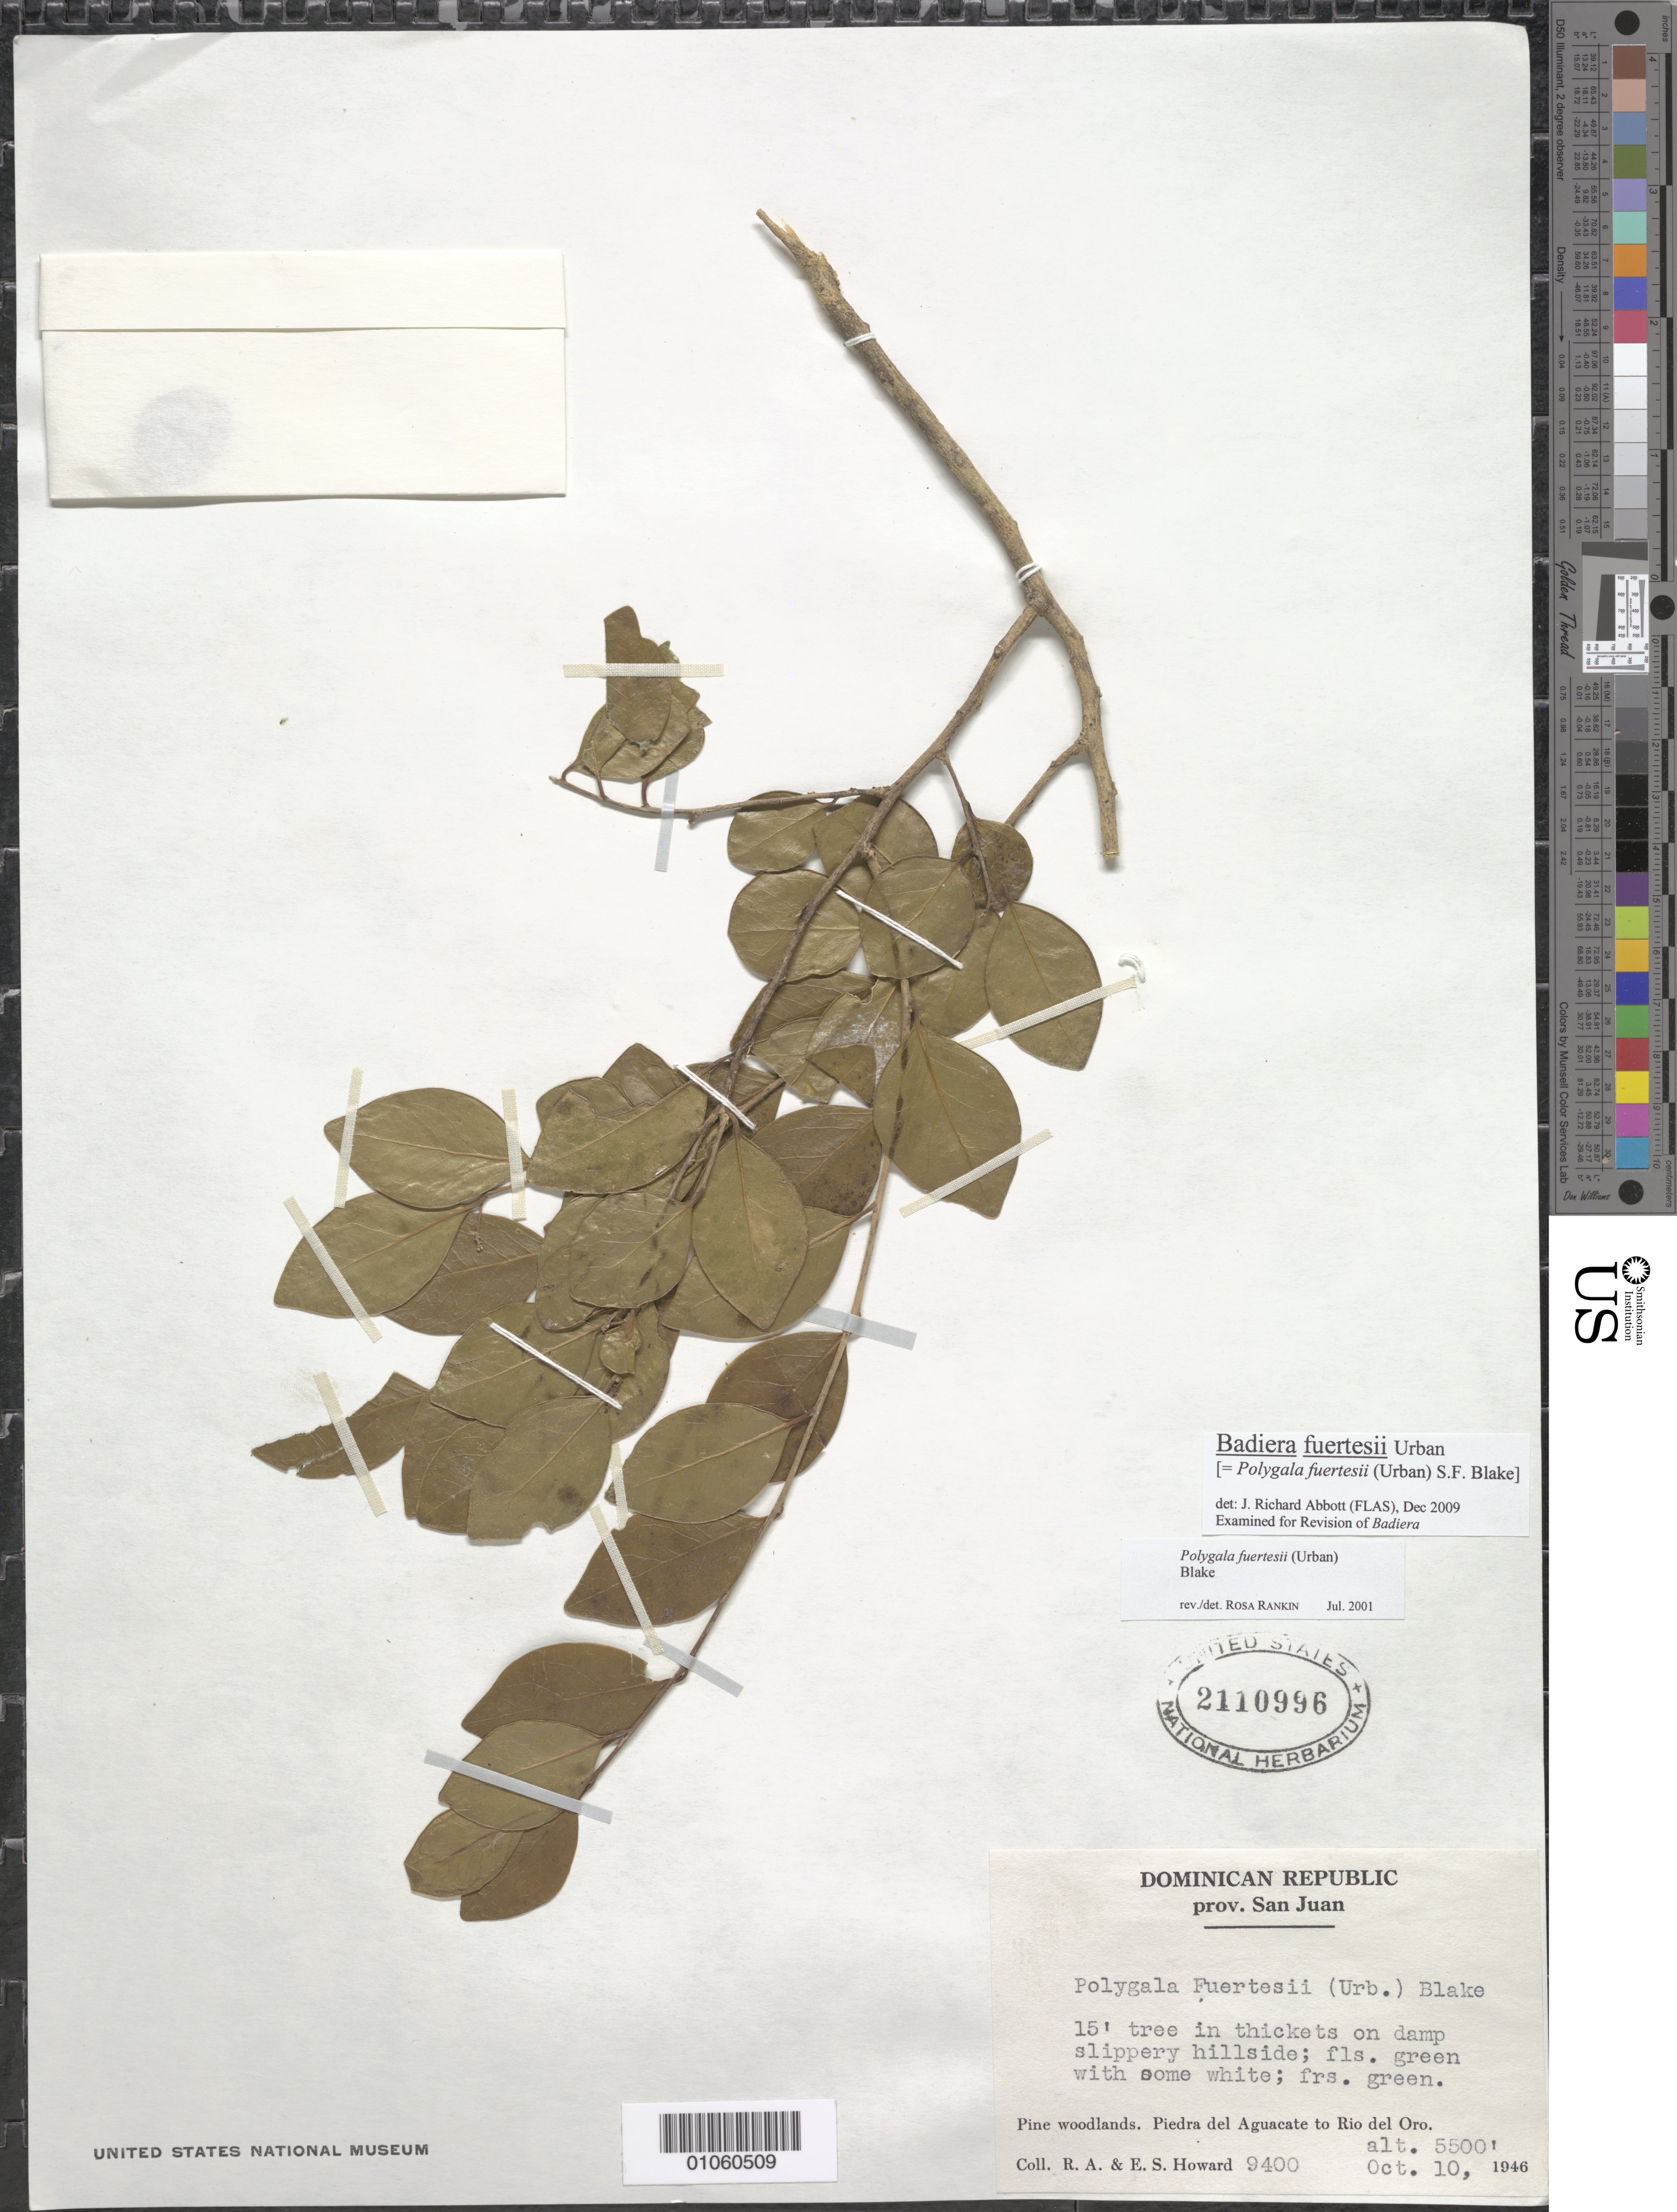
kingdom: Plantae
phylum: Tracheophyta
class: Magnoliopsida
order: Fabales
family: Polygalaceae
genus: Badiera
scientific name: Badiera fuertesii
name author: Urb.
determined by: Abbott, J. R., (FLAS)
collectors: R. A. Howard & E. S. Howard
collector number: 9400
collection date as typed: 10 Oct 1946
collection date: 1946-10-10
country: Dominican Republic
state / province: San Juan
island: Hispaniola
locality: Piedra del Aguacate to Río del Oro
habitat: In thickets on damp slippery hillside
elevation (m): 1676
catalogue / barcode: US 2110996